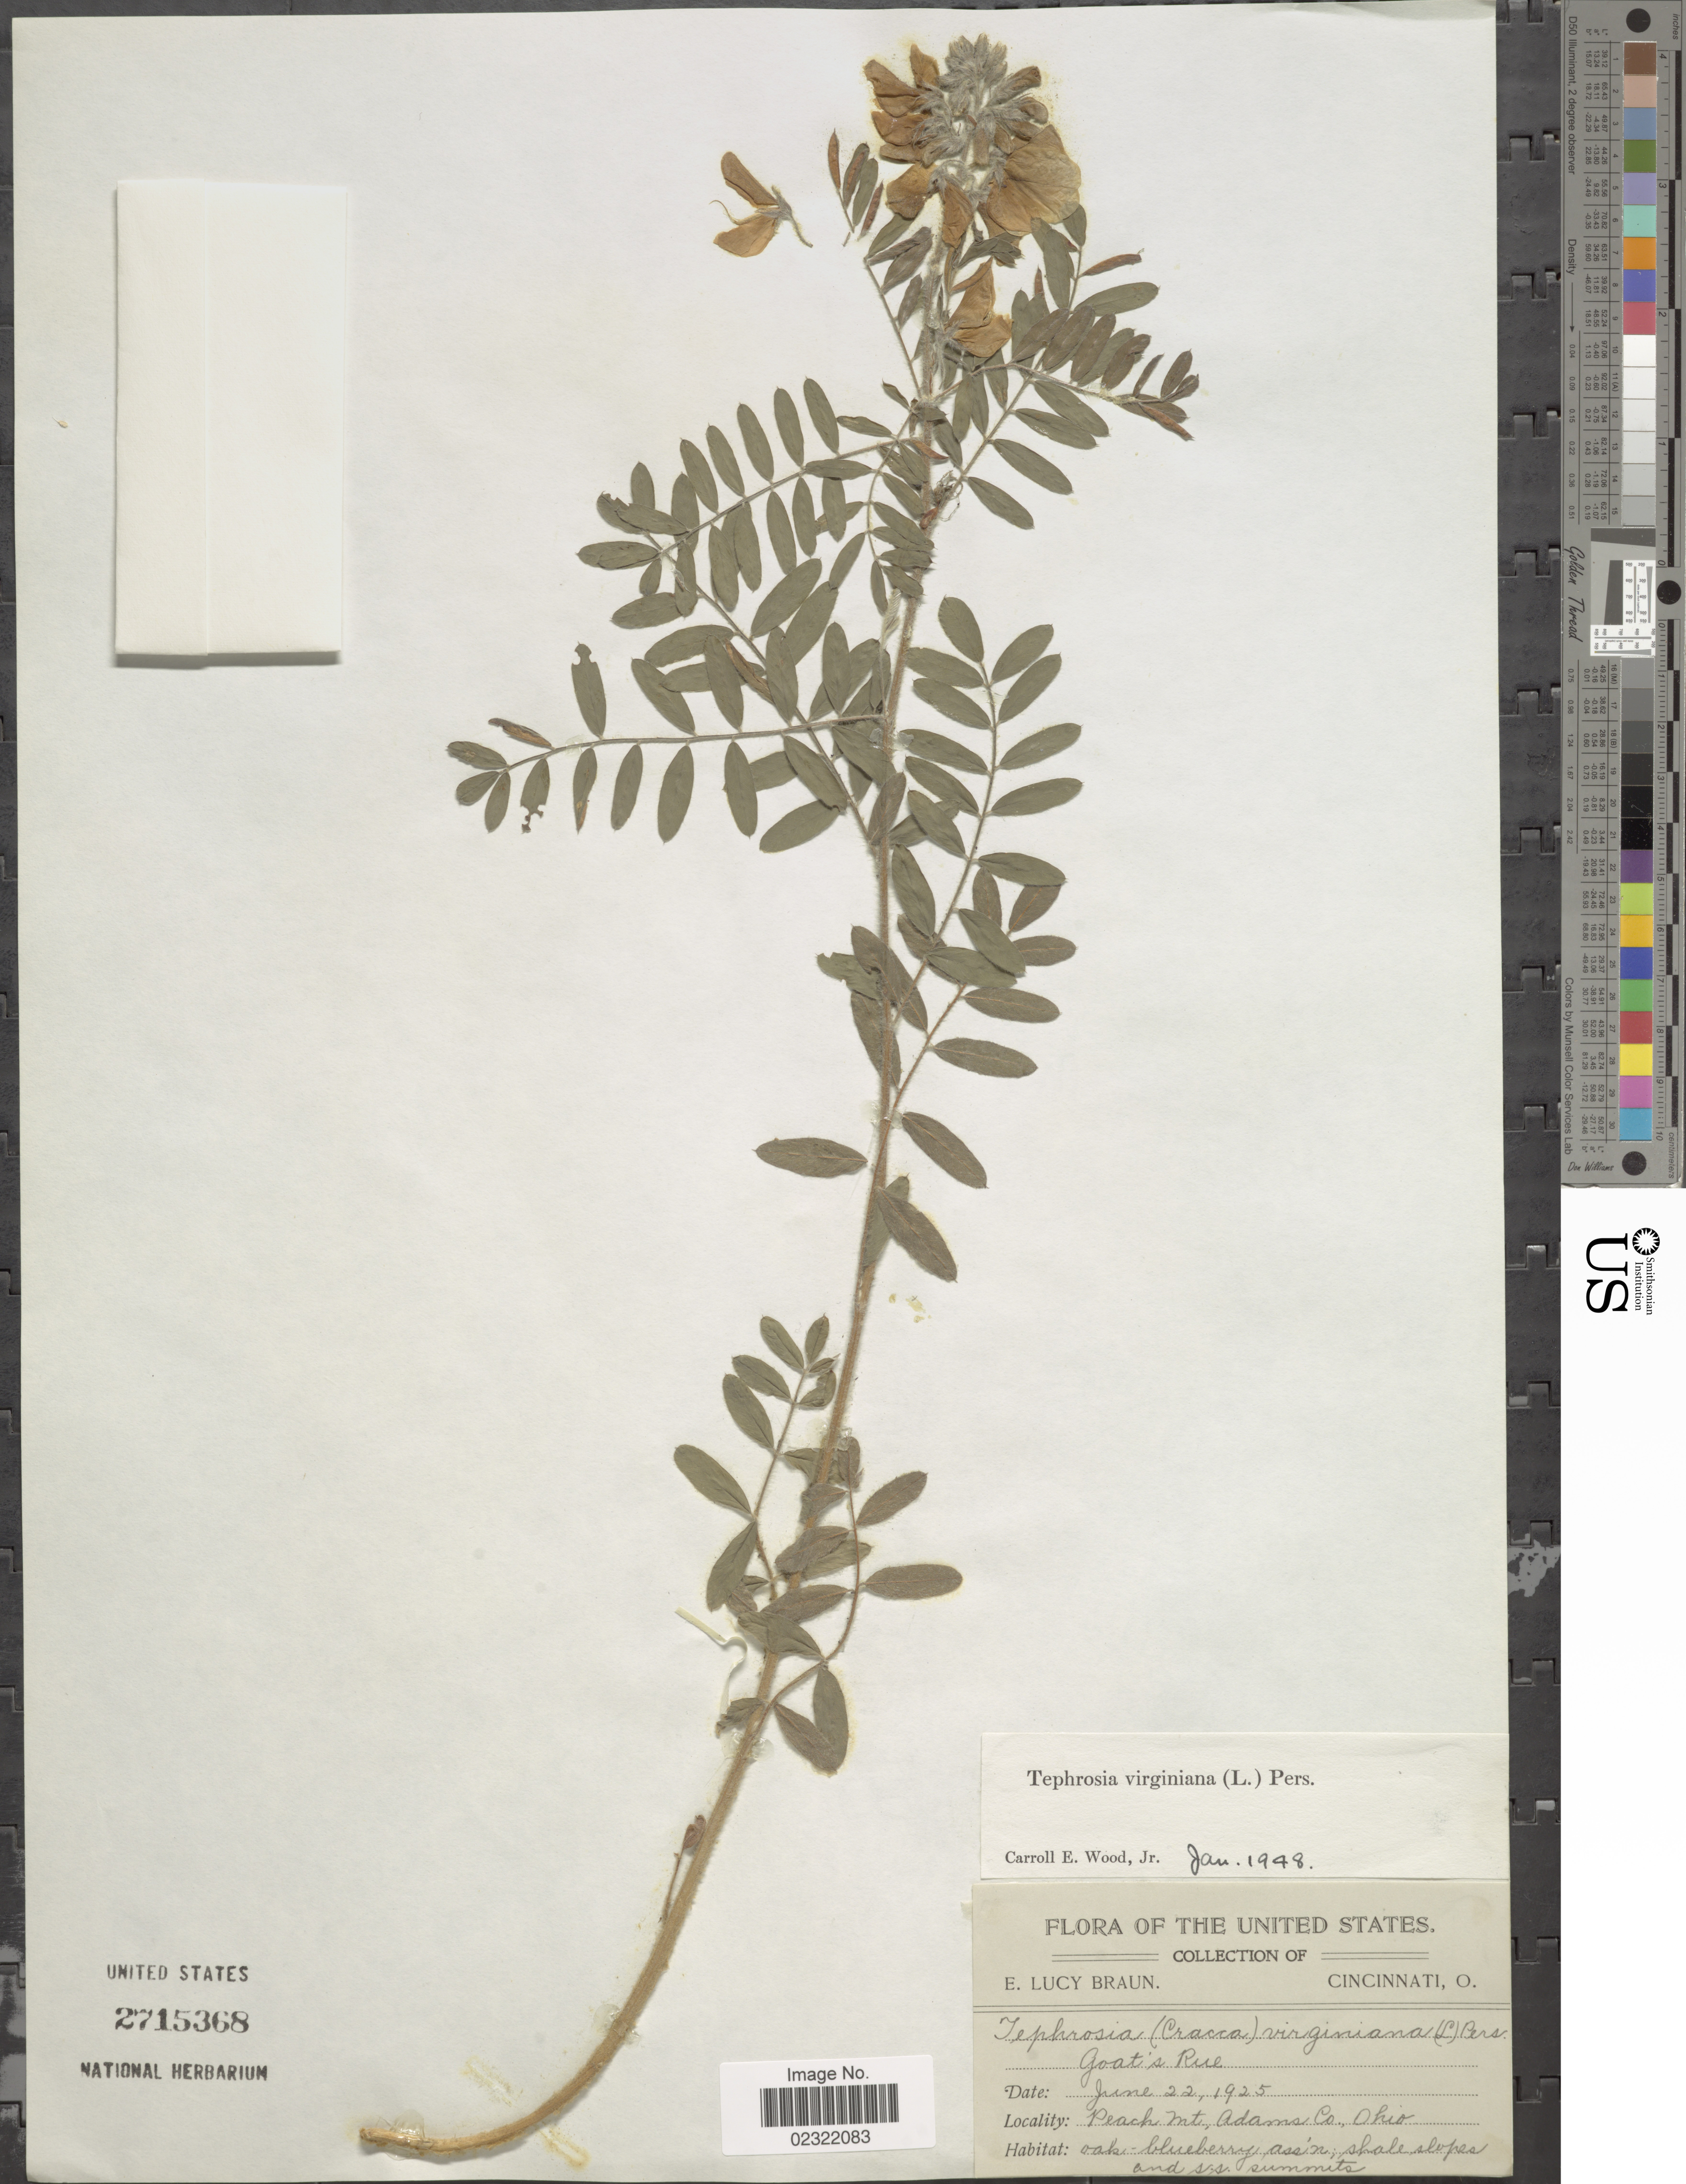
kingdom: Plantae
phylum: Tracheophyta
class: Magnoliopsida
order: Fabales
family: Fabaceae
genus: Tephrosia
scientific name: Tephrosia virginiana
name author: (L.) Pers.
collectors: E. L. Braun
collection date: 1925-06-22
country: United States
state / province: Ohio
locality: Peach Mt, Adams Co., oak-blueberry Ass'n; shale slopes and s.s. summits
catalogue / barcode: US 2715368